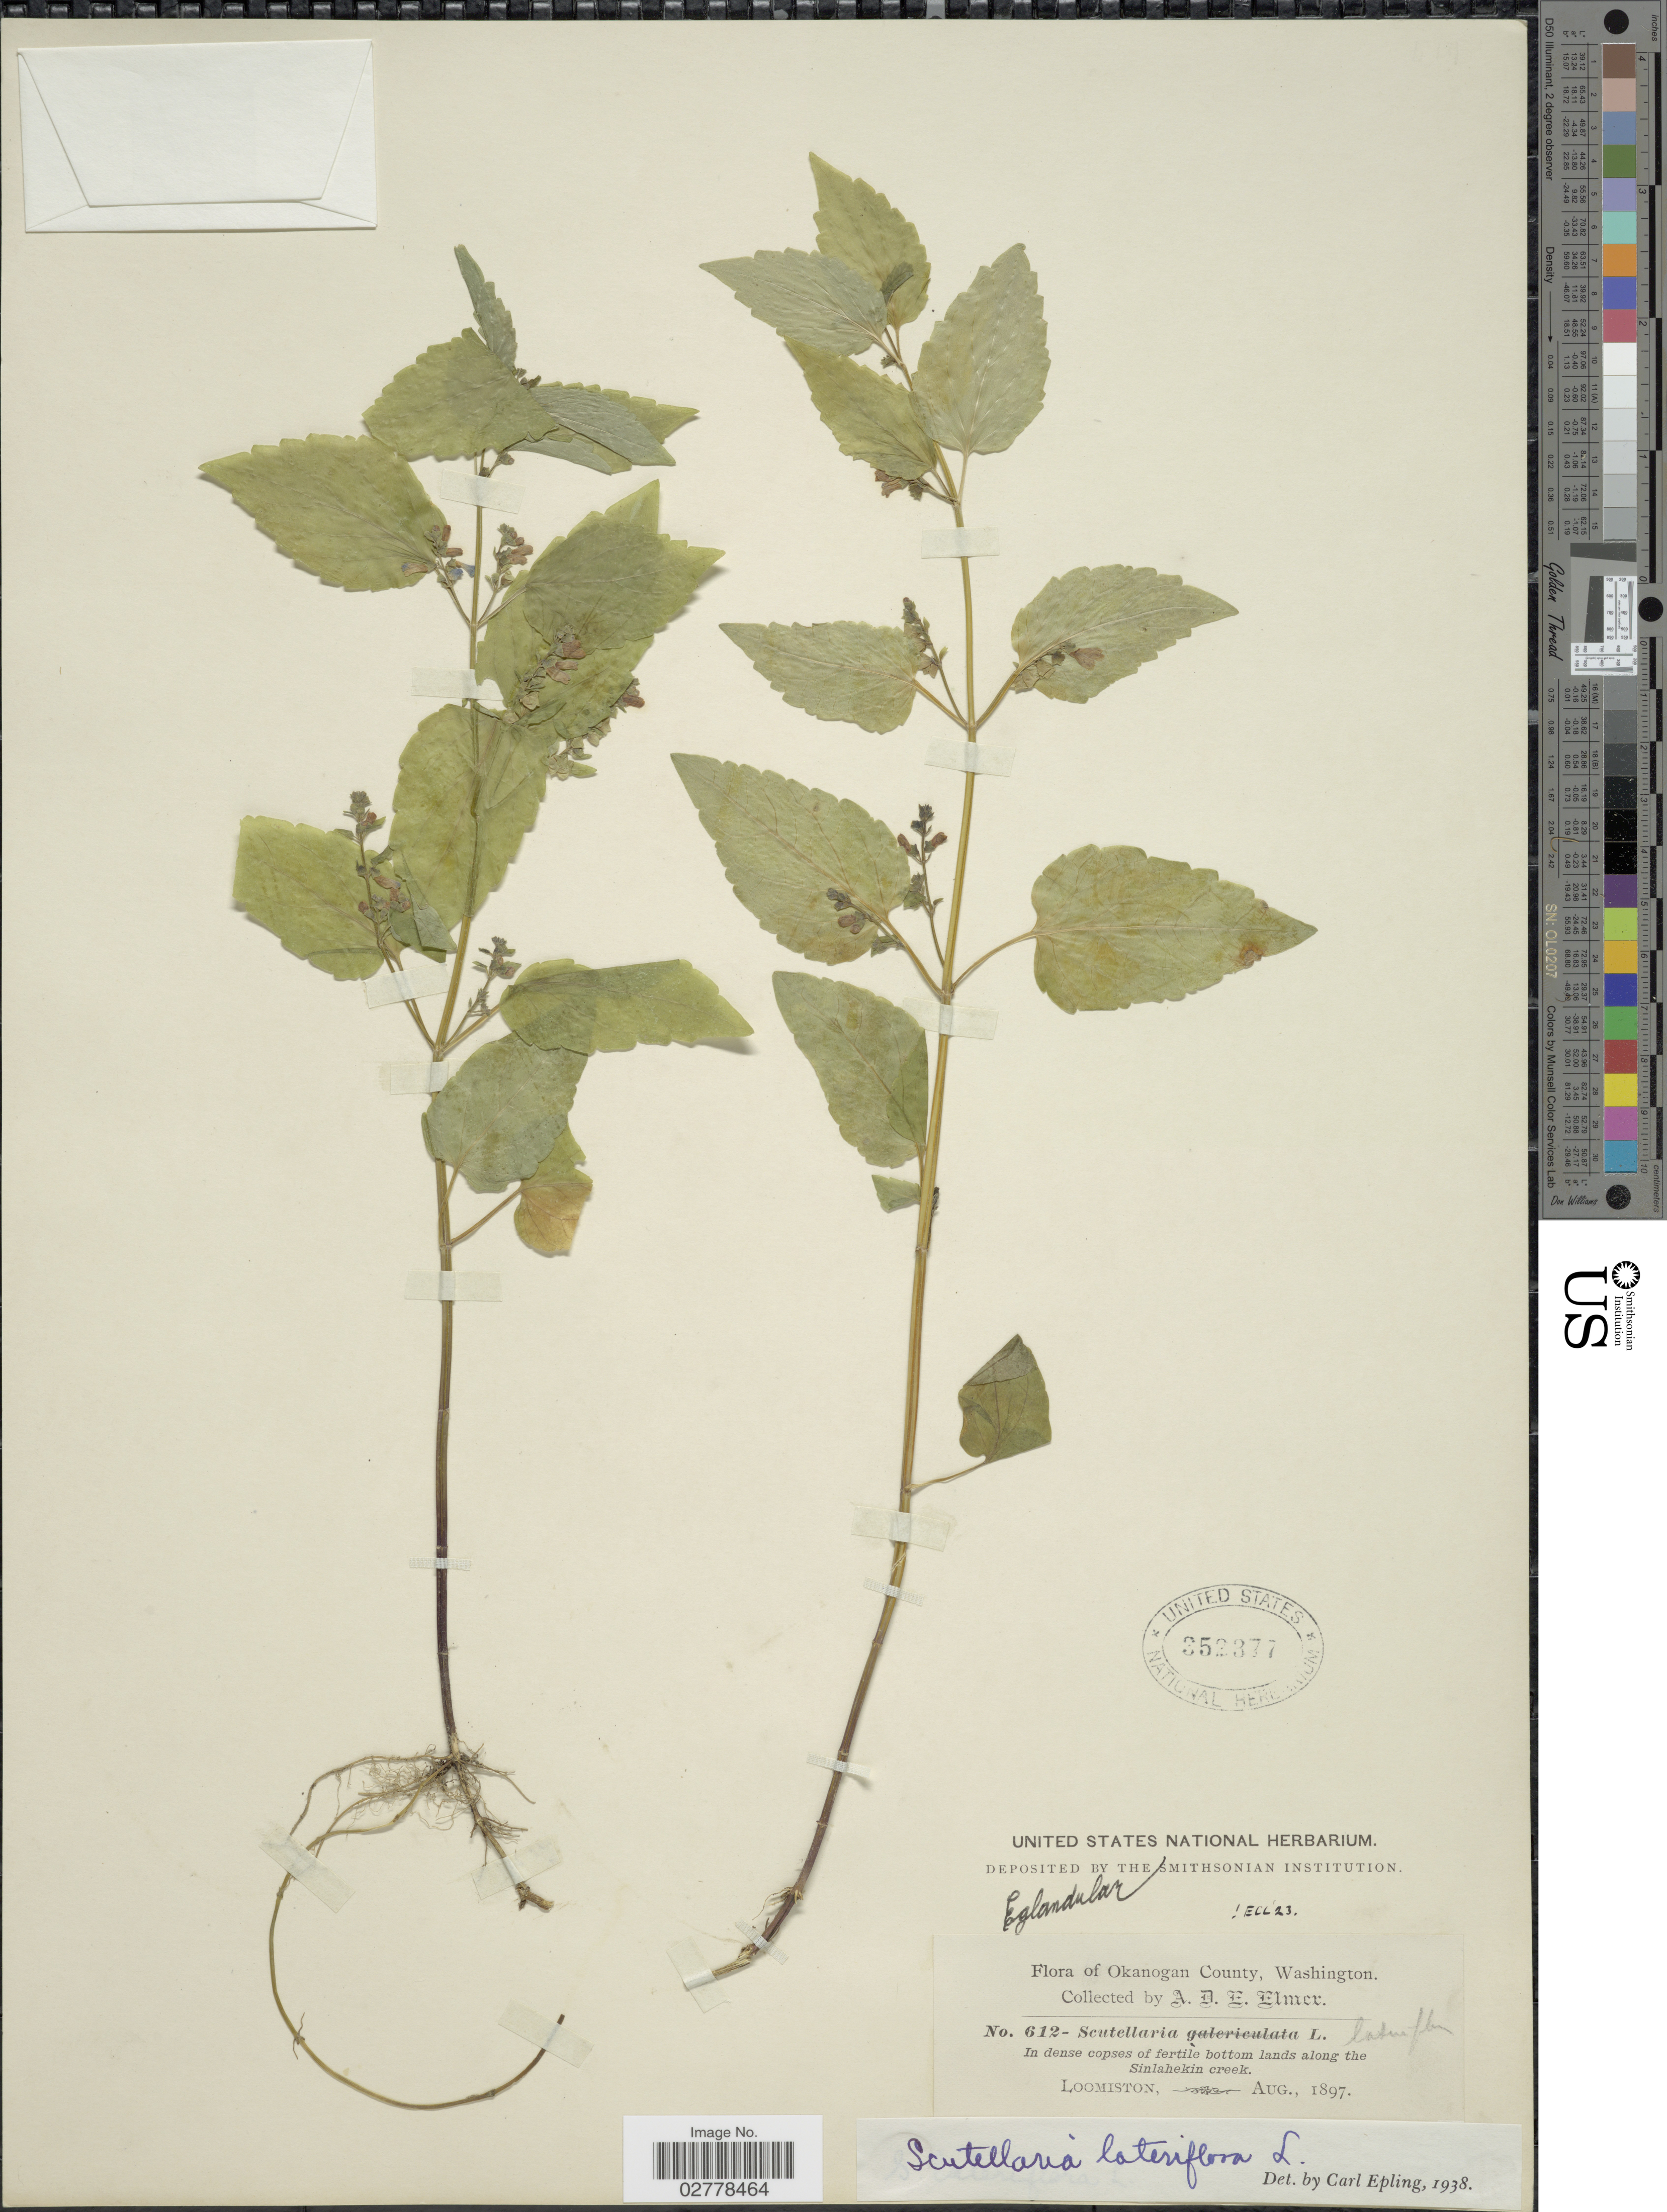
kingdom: Plantae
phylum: Tracheophyta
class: Magnoliopsida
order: Lamiales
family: Lamiaceae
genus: Scutellaria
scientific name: Scutellaria lateriflora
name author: L.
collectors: A. D. E. Elmer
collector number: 612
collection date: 1897-08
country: United States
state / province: Washington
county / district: Okanogan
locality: Okanogan County. In dense copses of fertile bottom lands along the Sinlahekin creek. Loomiston.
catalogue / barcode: US 352377